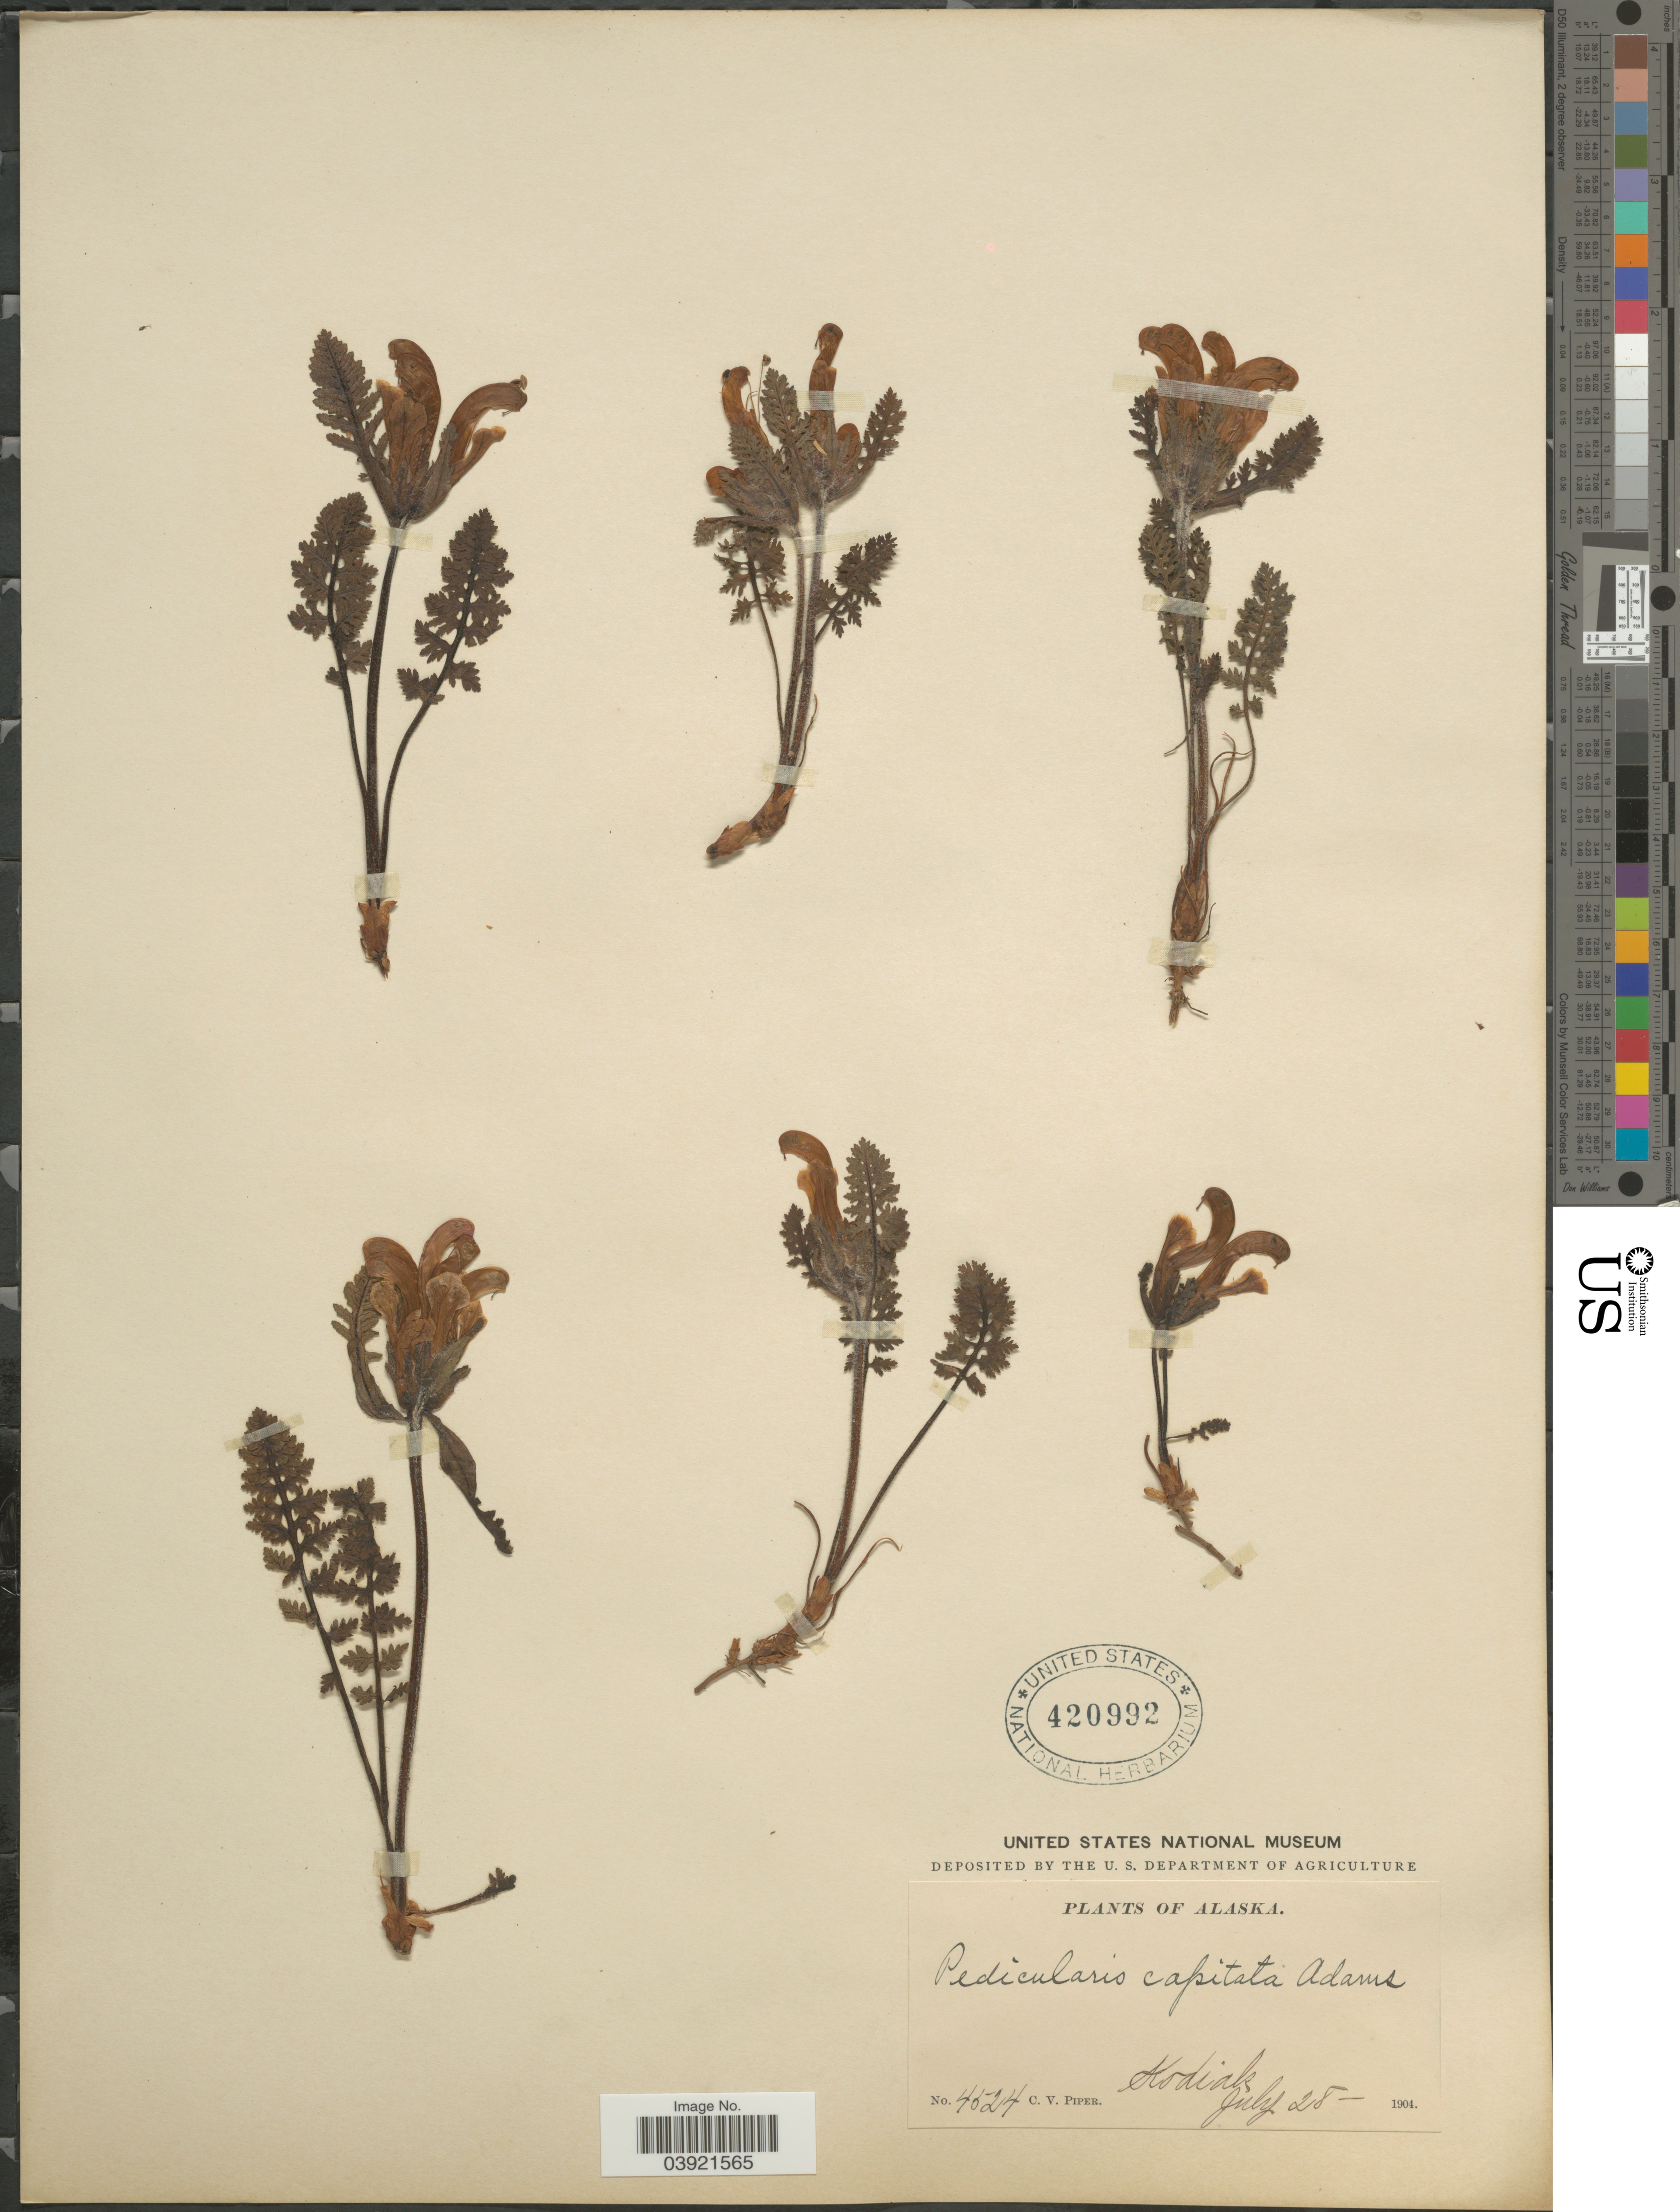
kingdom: Plantae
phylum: Tracheophyta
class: Magnoliopsida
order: Lamiales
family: Orobanchaceae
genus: Pedicularis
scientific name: Pedicularis capitata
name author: Adams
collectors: C. V. Piper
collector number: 4524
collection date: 1904-07-28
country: United States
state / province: Alaska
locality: Kodiak.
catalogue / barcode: US 420992